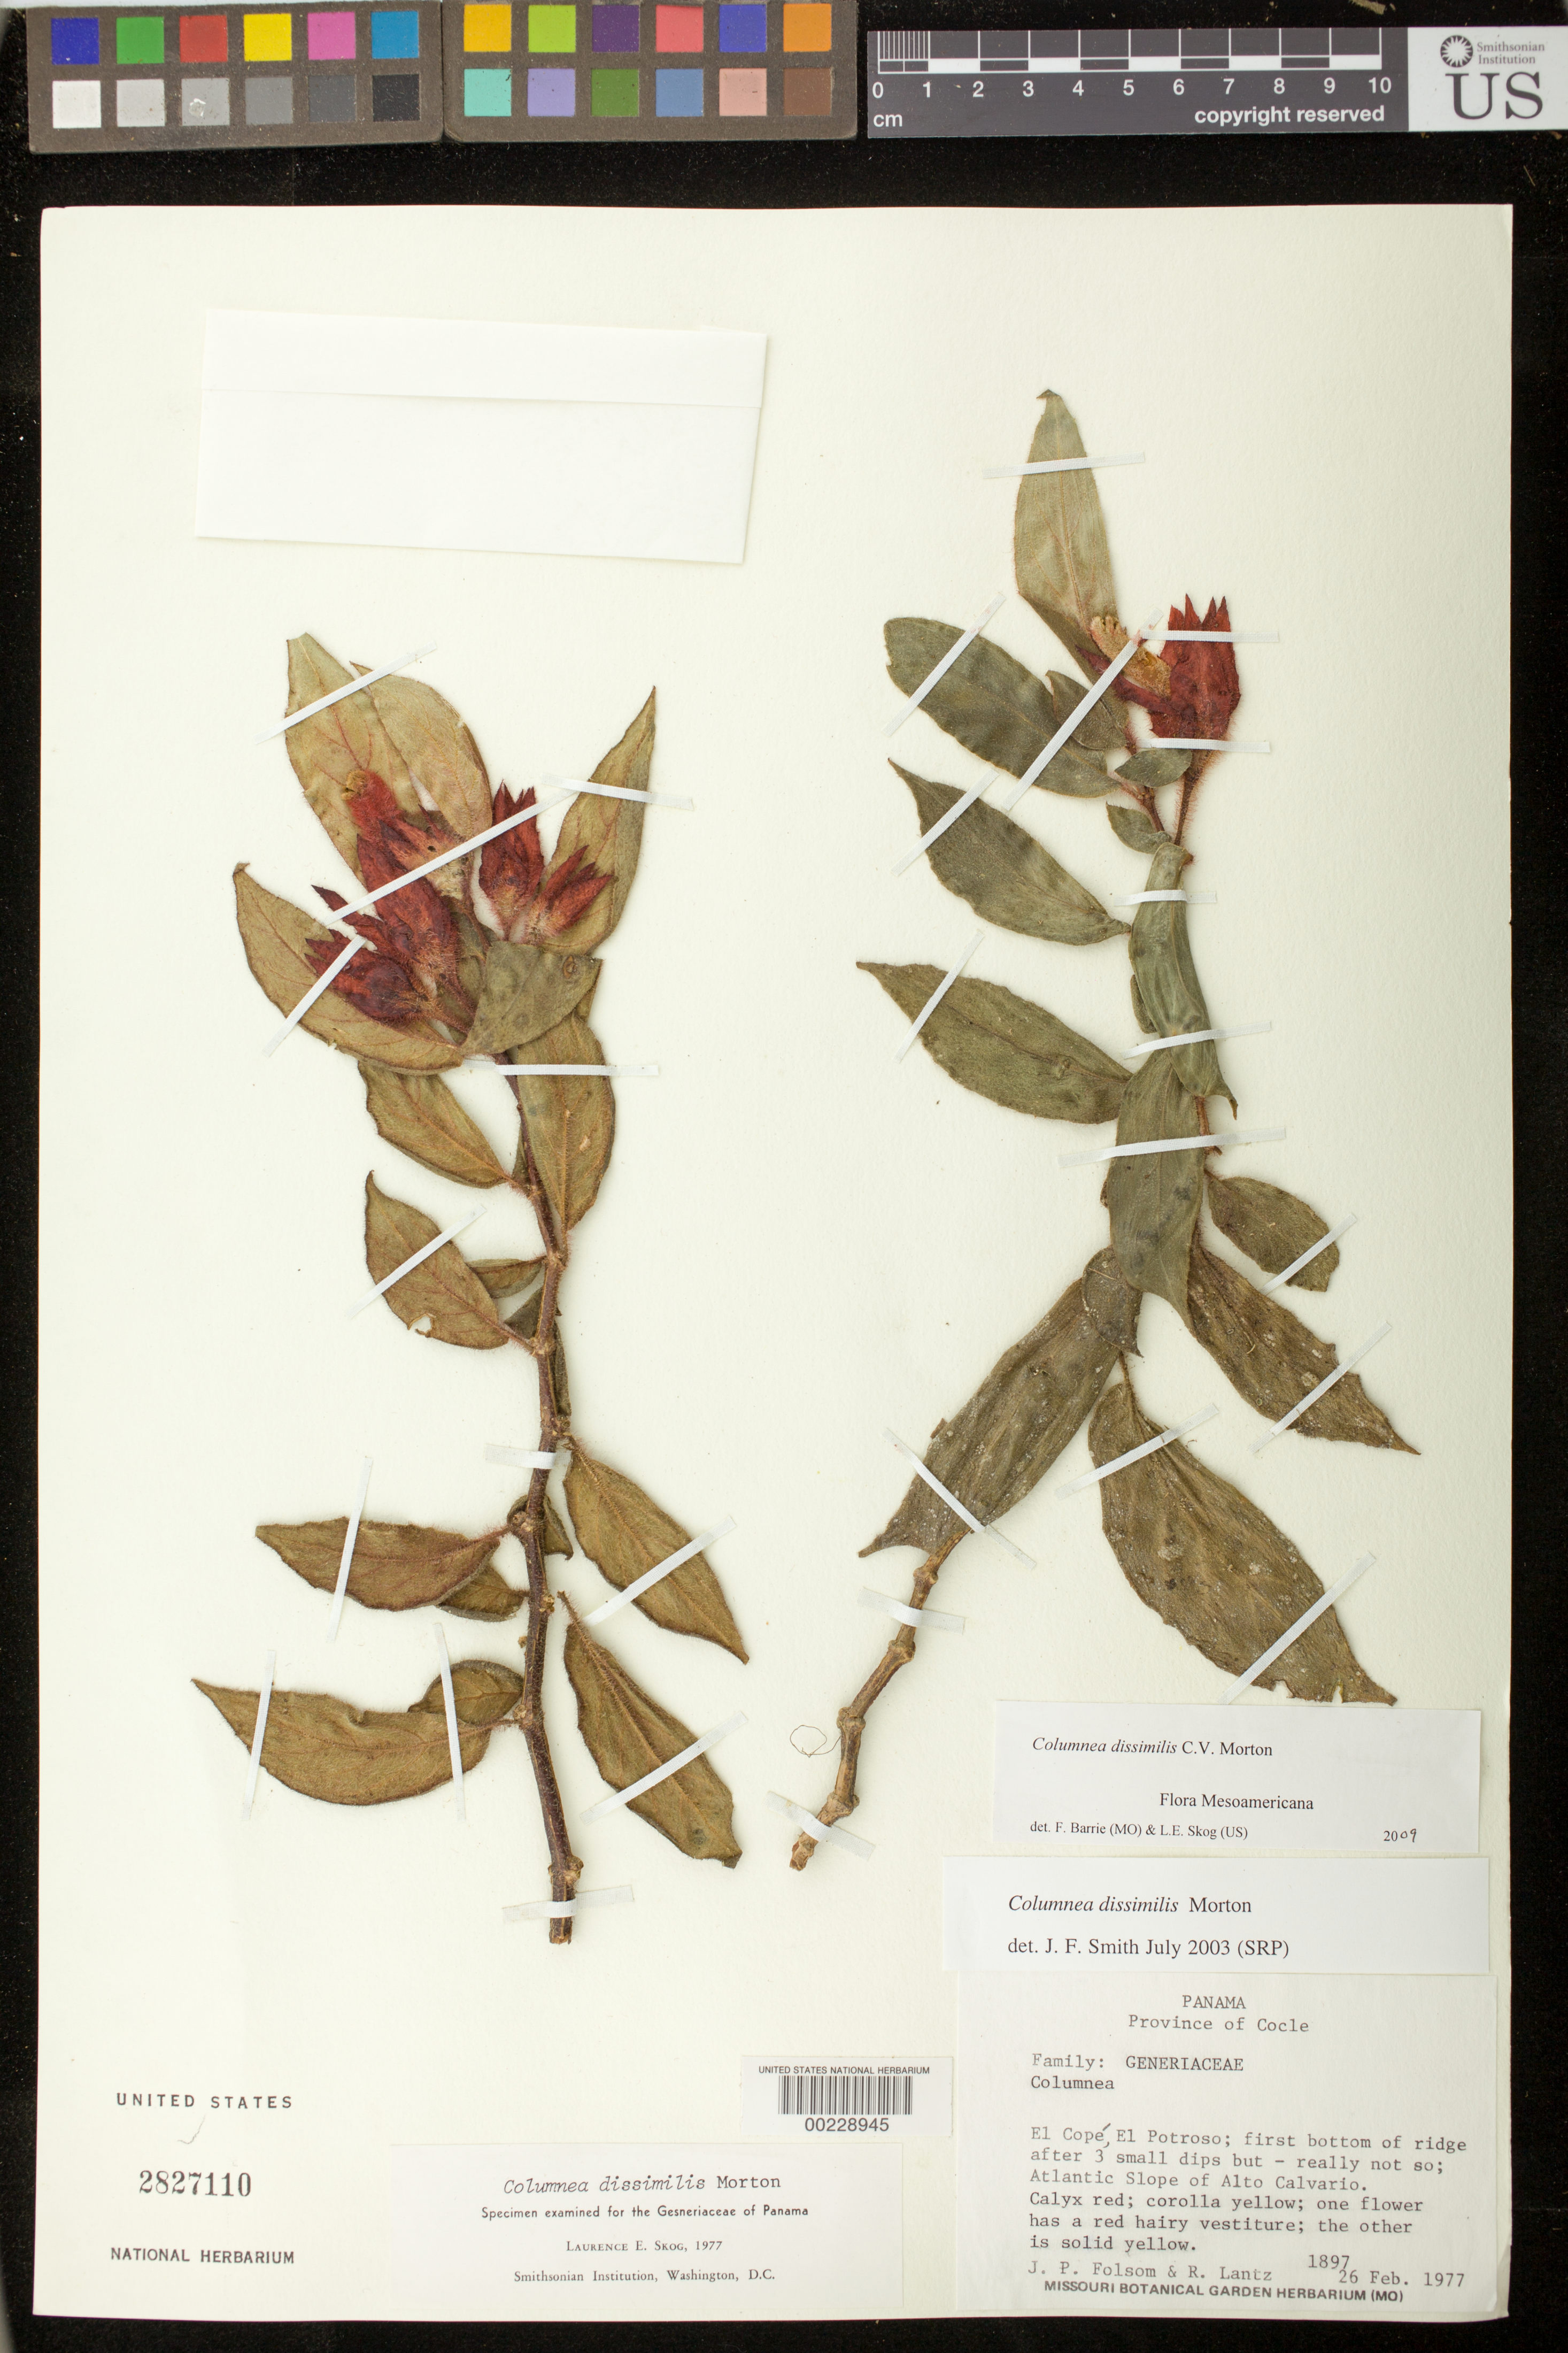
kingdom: Plantae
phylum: Tracheophyta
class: Magnoliopsida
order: Lamiales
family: Gesneriaceae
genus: Columnea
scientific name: Columnea dissimilis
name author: C.V. Morton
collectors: J. P. Folsom & R. Lantz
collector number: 1897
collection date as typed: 26 Feb 1977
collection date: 1977-02-26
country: Panama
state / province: Coclé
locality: El Cope, El Potroso, first bottom of ridge after 3 small dips but really not so, Atlantic slope of Alto Calvario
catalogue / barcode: US 2827110